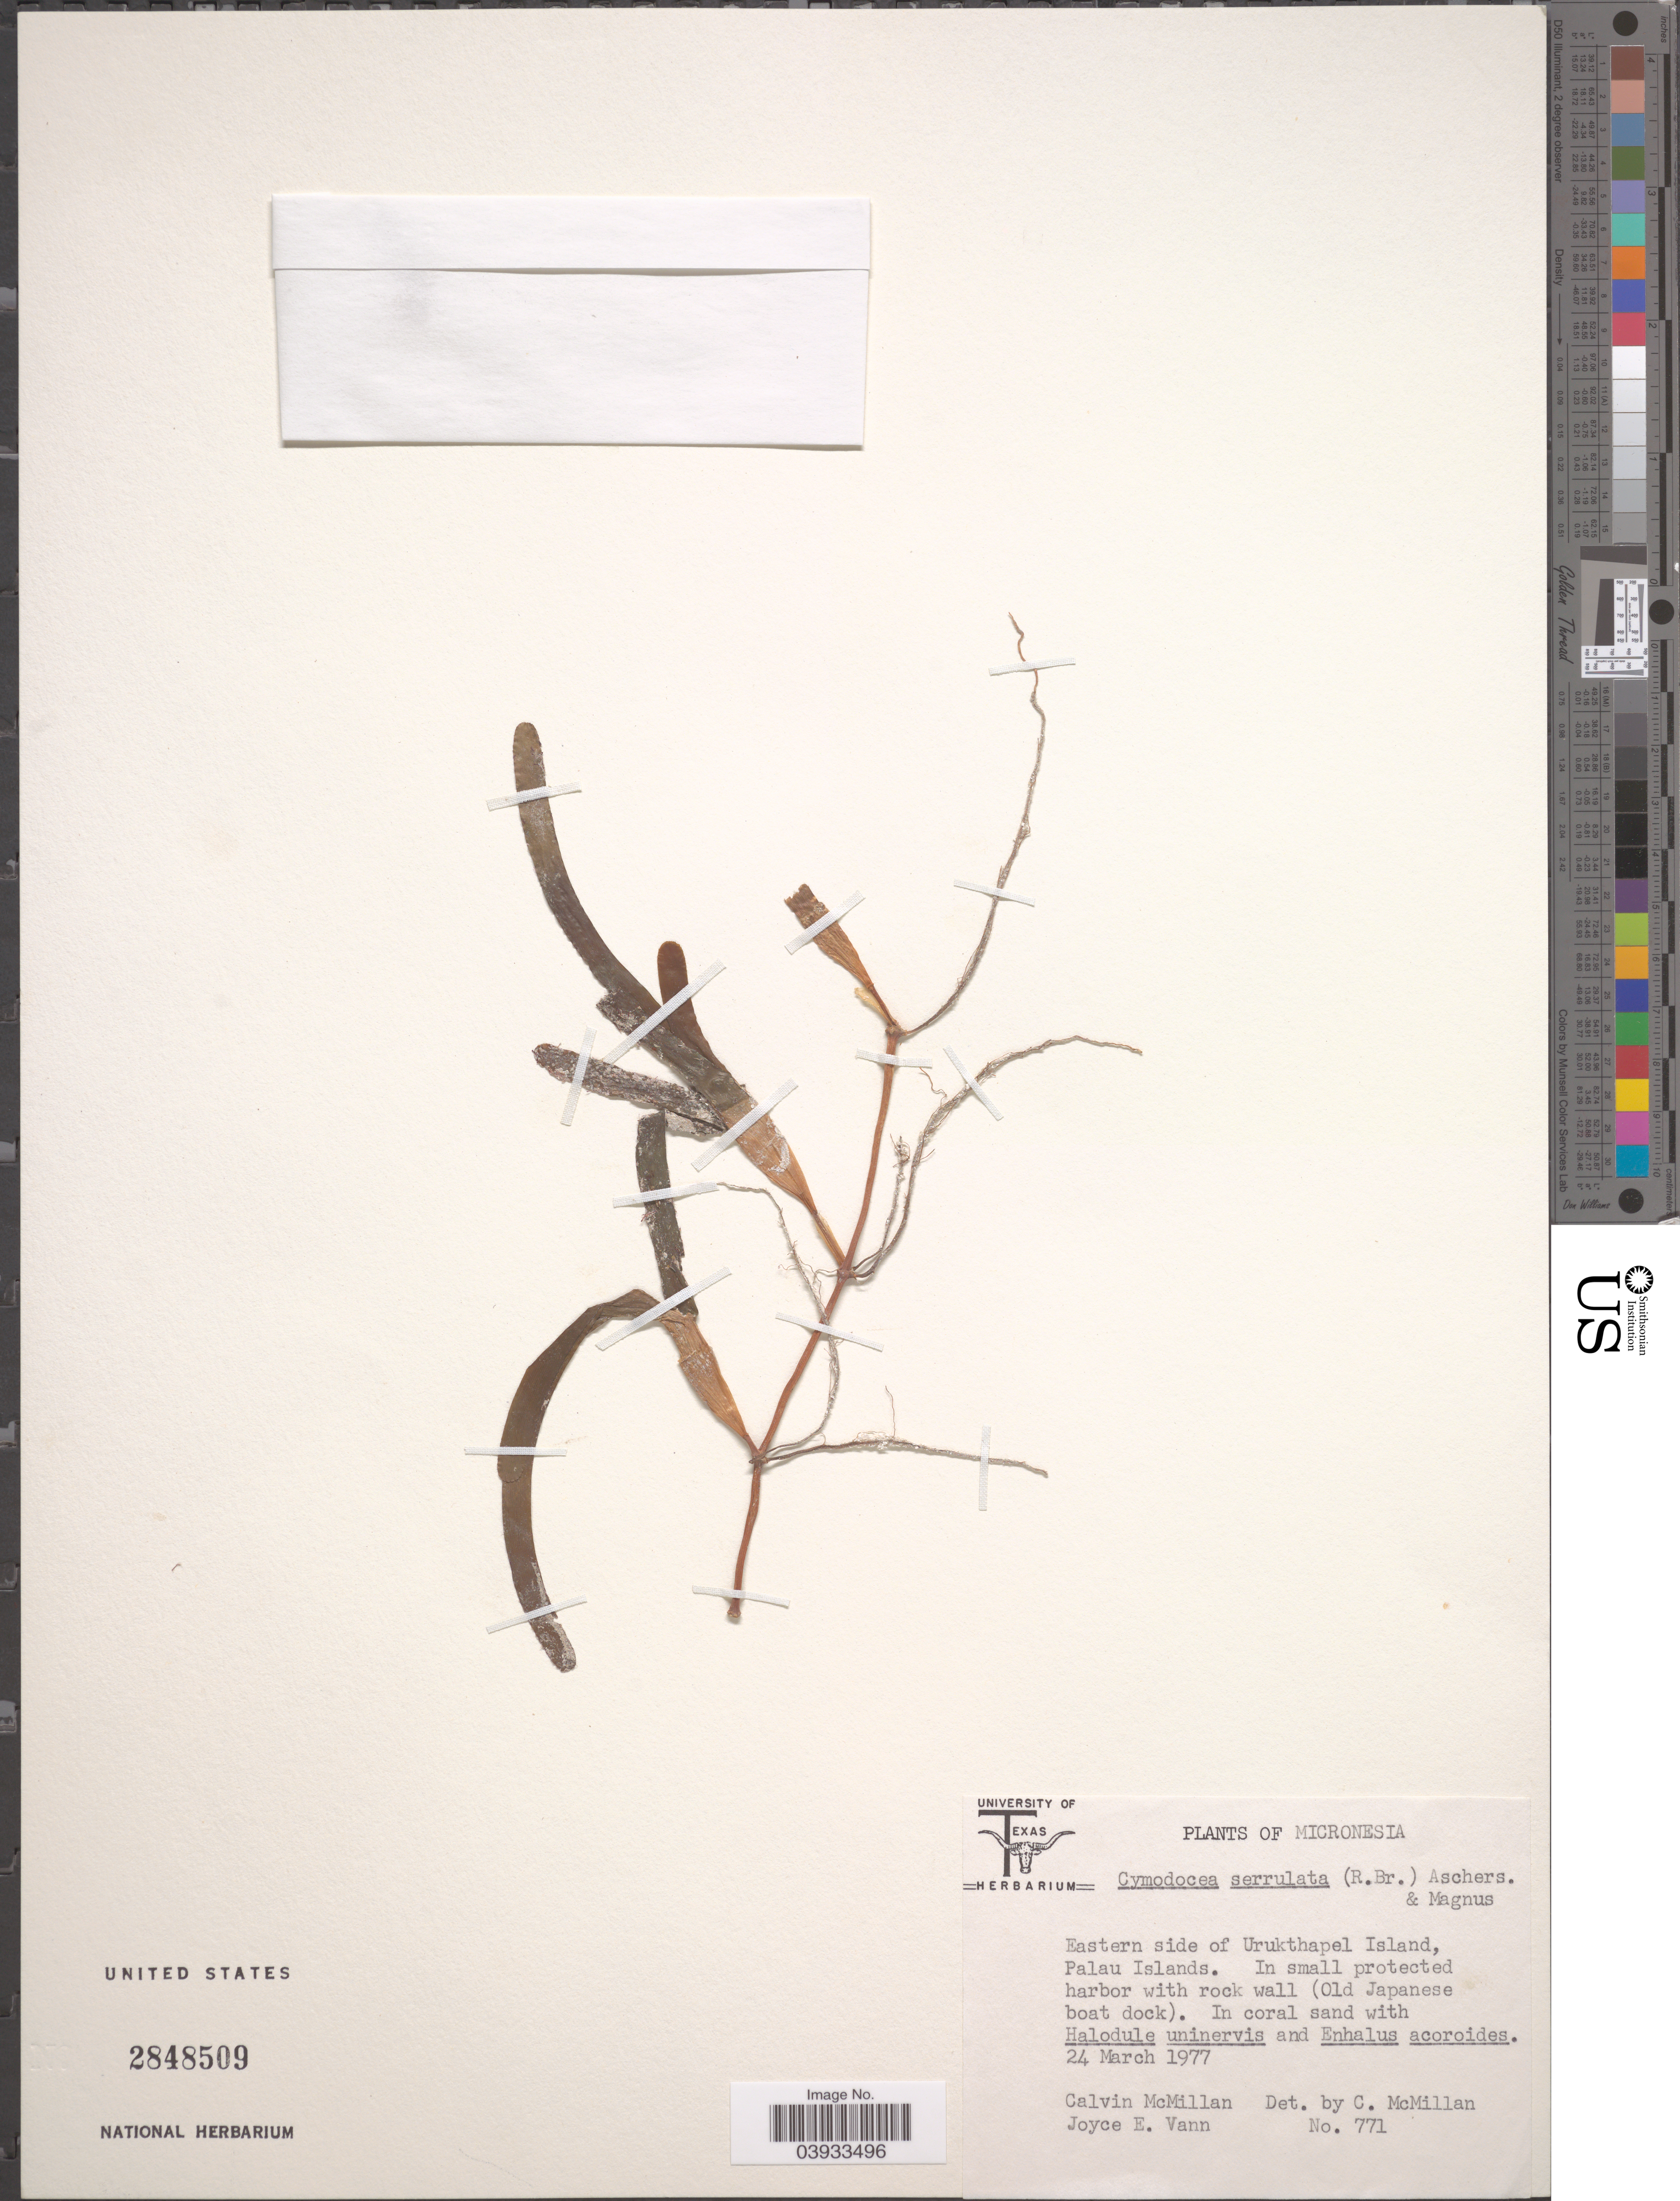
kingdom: Plantae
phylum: Tracheophyta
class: Liliopsida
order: Alismatales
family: Cymodoceaceae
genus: Cymodocea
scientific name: Cymodocea serrulata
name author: (R. Br.) Magnus & Ashers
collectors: C. McMillan & J. Vann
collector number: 771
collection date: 1977-03-24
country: Palau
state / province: Koror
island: Ngeruktabel [Urukthapel]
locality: Eastern side of Urukthapel Island, Palau Islands.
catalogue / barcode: US 2848509